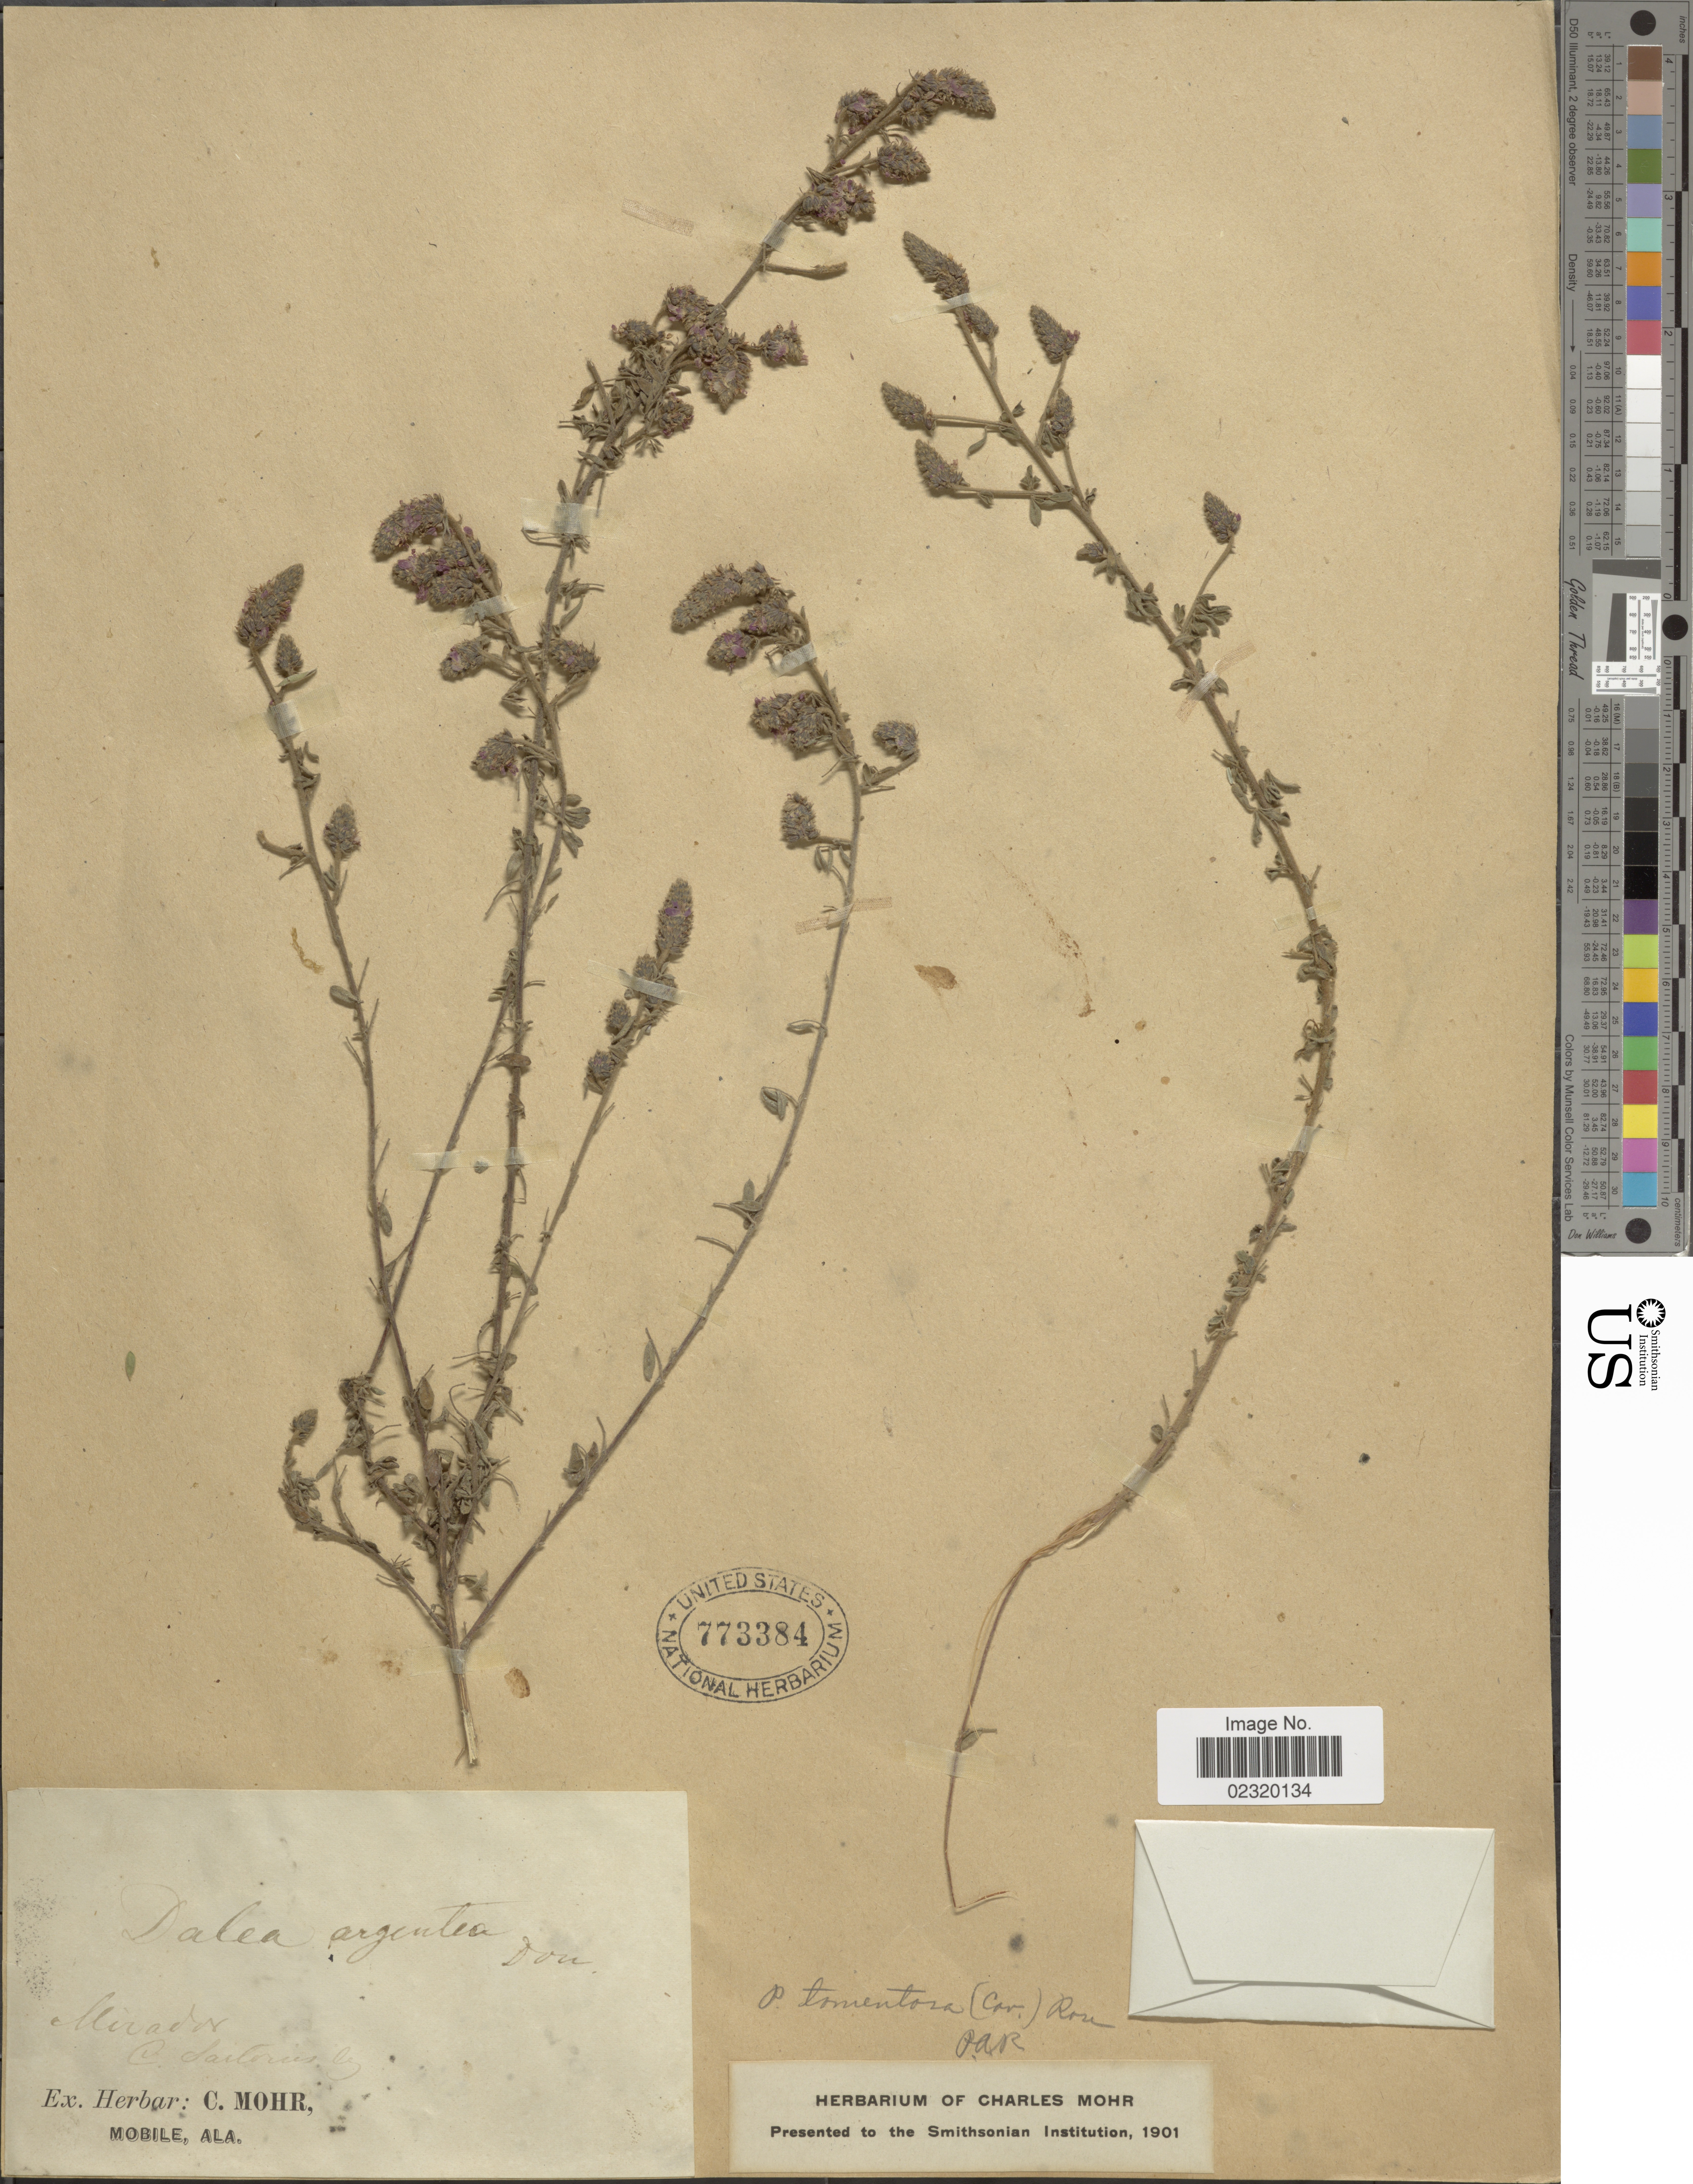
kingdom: Plantae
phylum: Tracheophyta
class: Magnoliopsida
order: Fabales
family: Fabaceae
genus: Dalea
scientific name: Dalea tomentosa var. tomentosa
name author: (Cav.) Willd.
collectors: ex herb. C. Mohr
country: Mexico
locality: Mirador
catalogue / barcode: US 773384